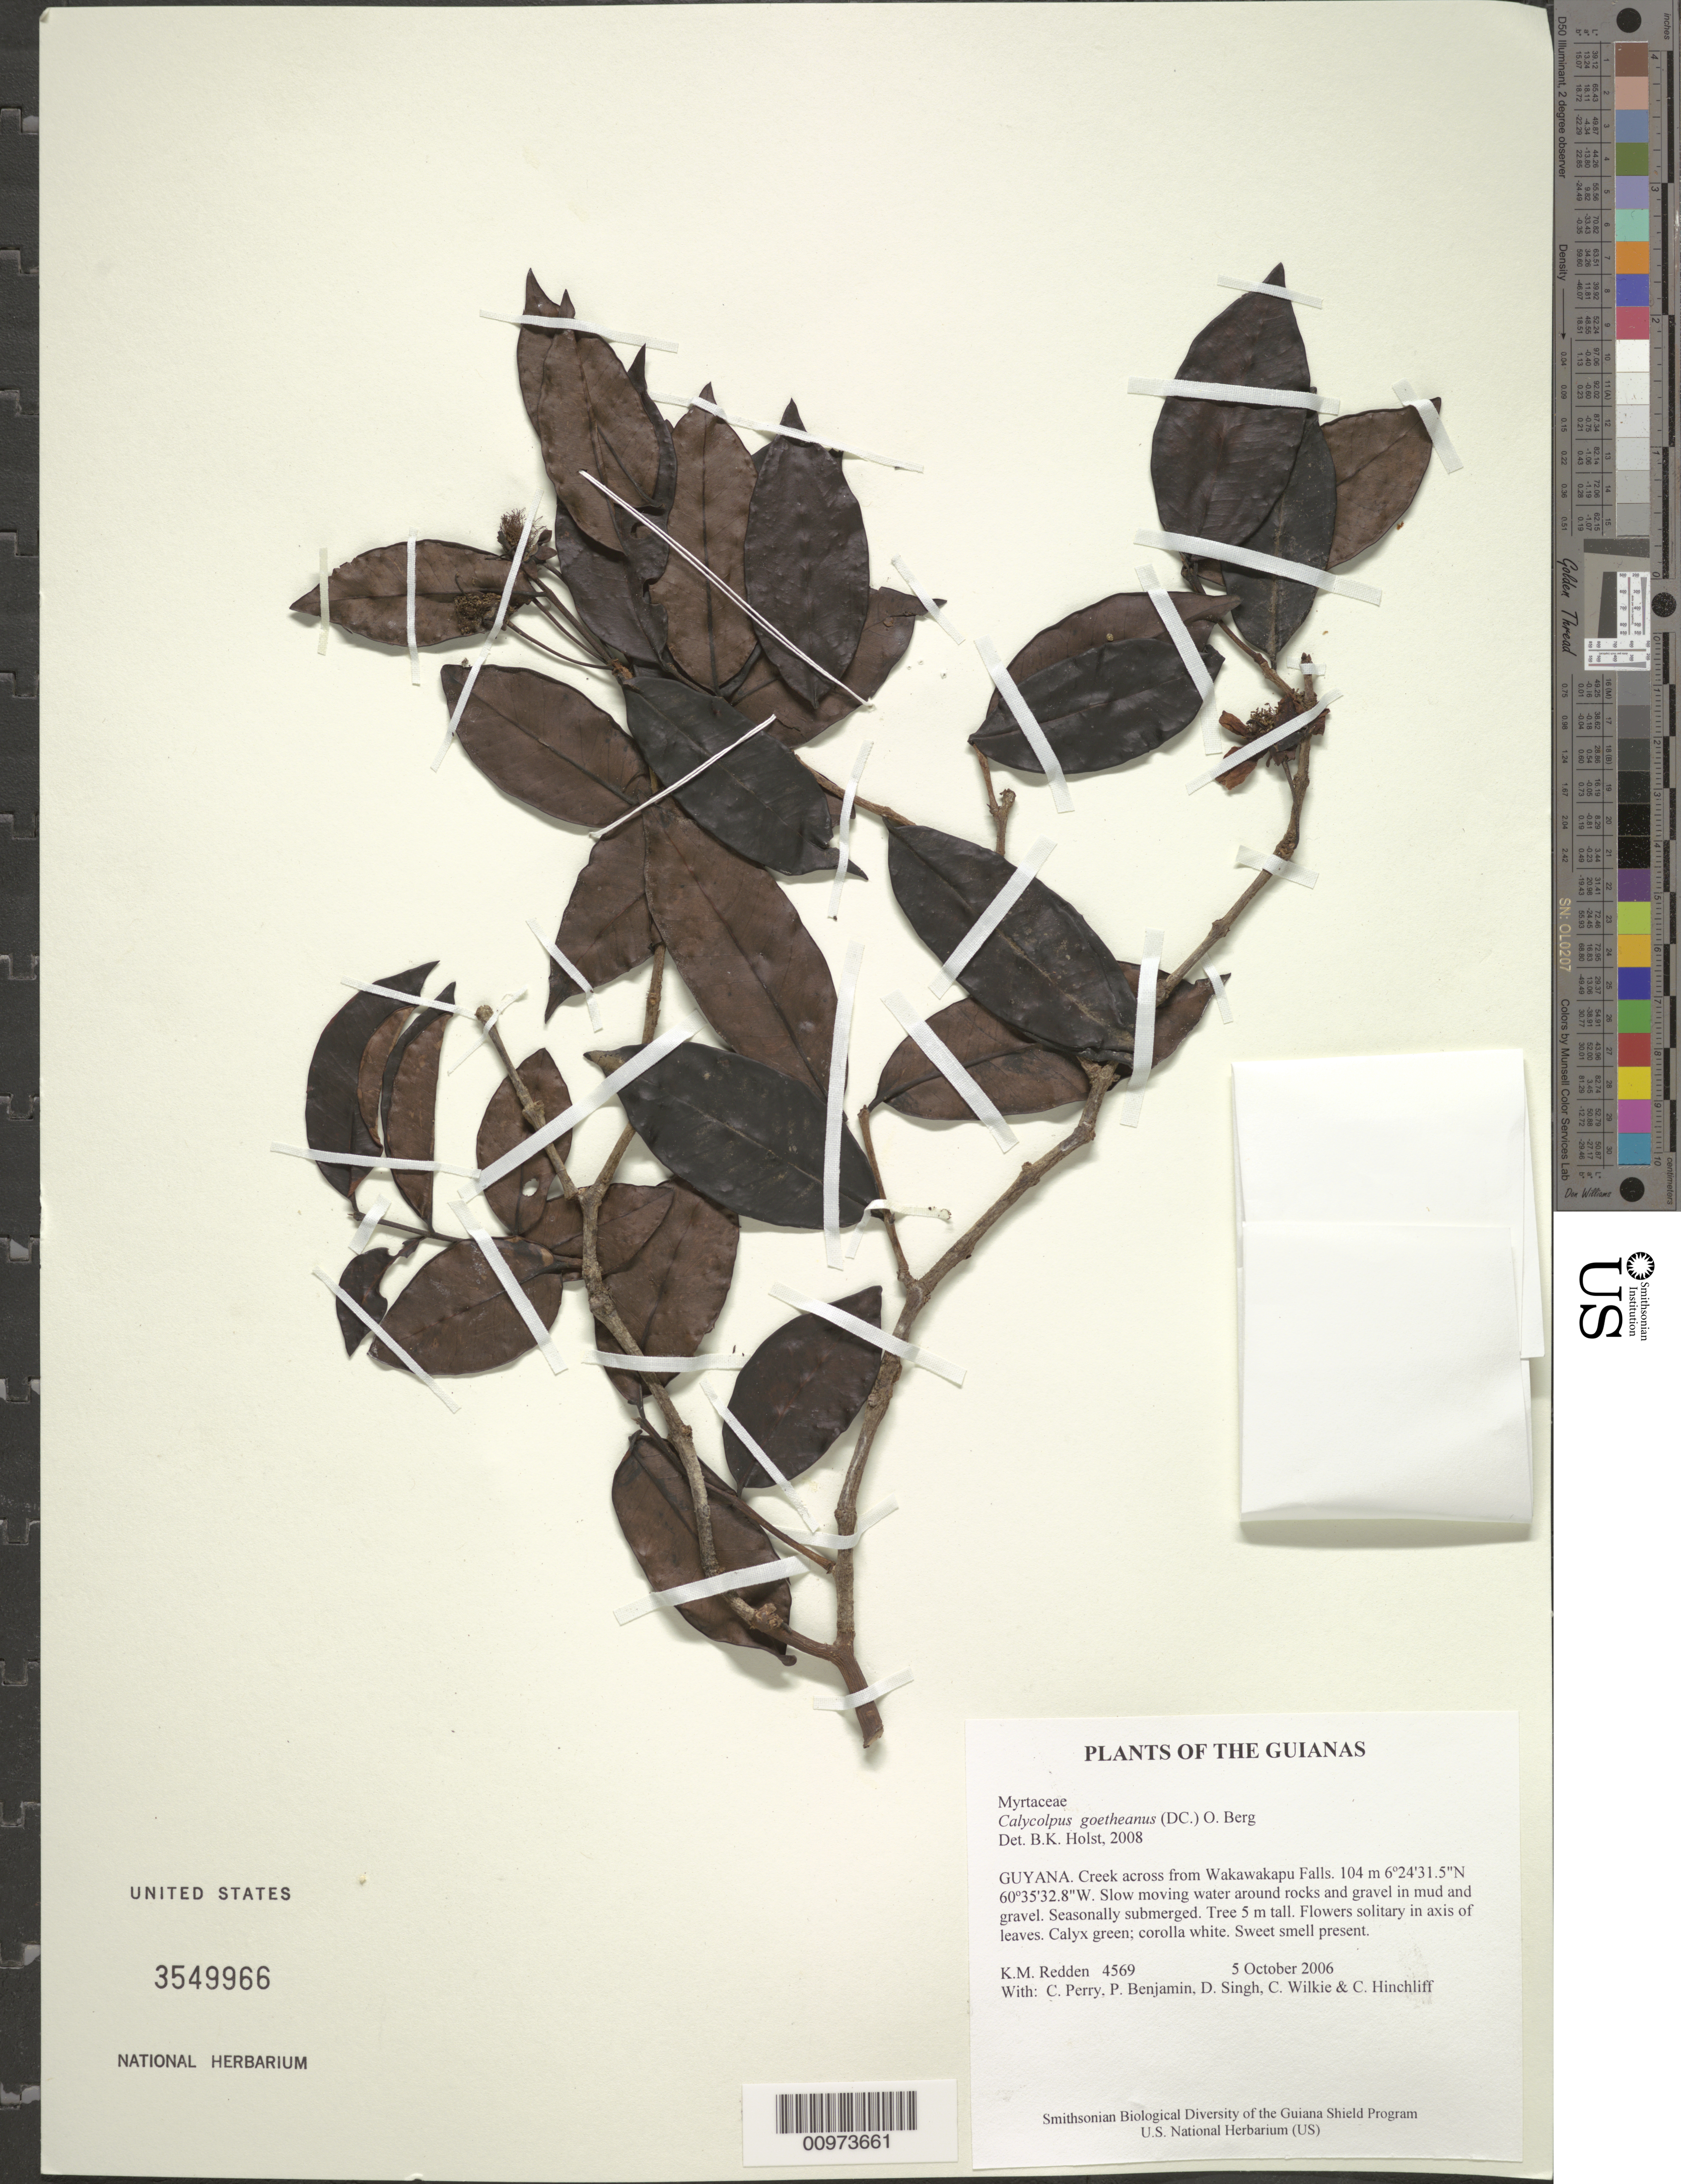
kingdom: Plantae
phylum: Tracheophyta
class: Magnoliopsida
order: Myrtales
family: Myrtaceae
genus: Calycolpus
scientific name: Calycolpus goetheanus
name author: (DC.) O. Berg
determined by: Holst, Bruce K.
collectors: K. M. Redden, C. Perry, P. Benjamin, D. Singh, C. Wilkie & C. E. Hinchliff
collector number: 4569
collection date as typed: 5 October 2006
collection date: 2006-10-05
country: Guyana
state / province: Cuyuni-Mazaruni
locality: Creek across from Wakawakapu Falls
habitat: Slow moving water around rocks in mud and gravel. Seasonally submerged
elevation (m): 104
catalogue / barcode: US 3549966